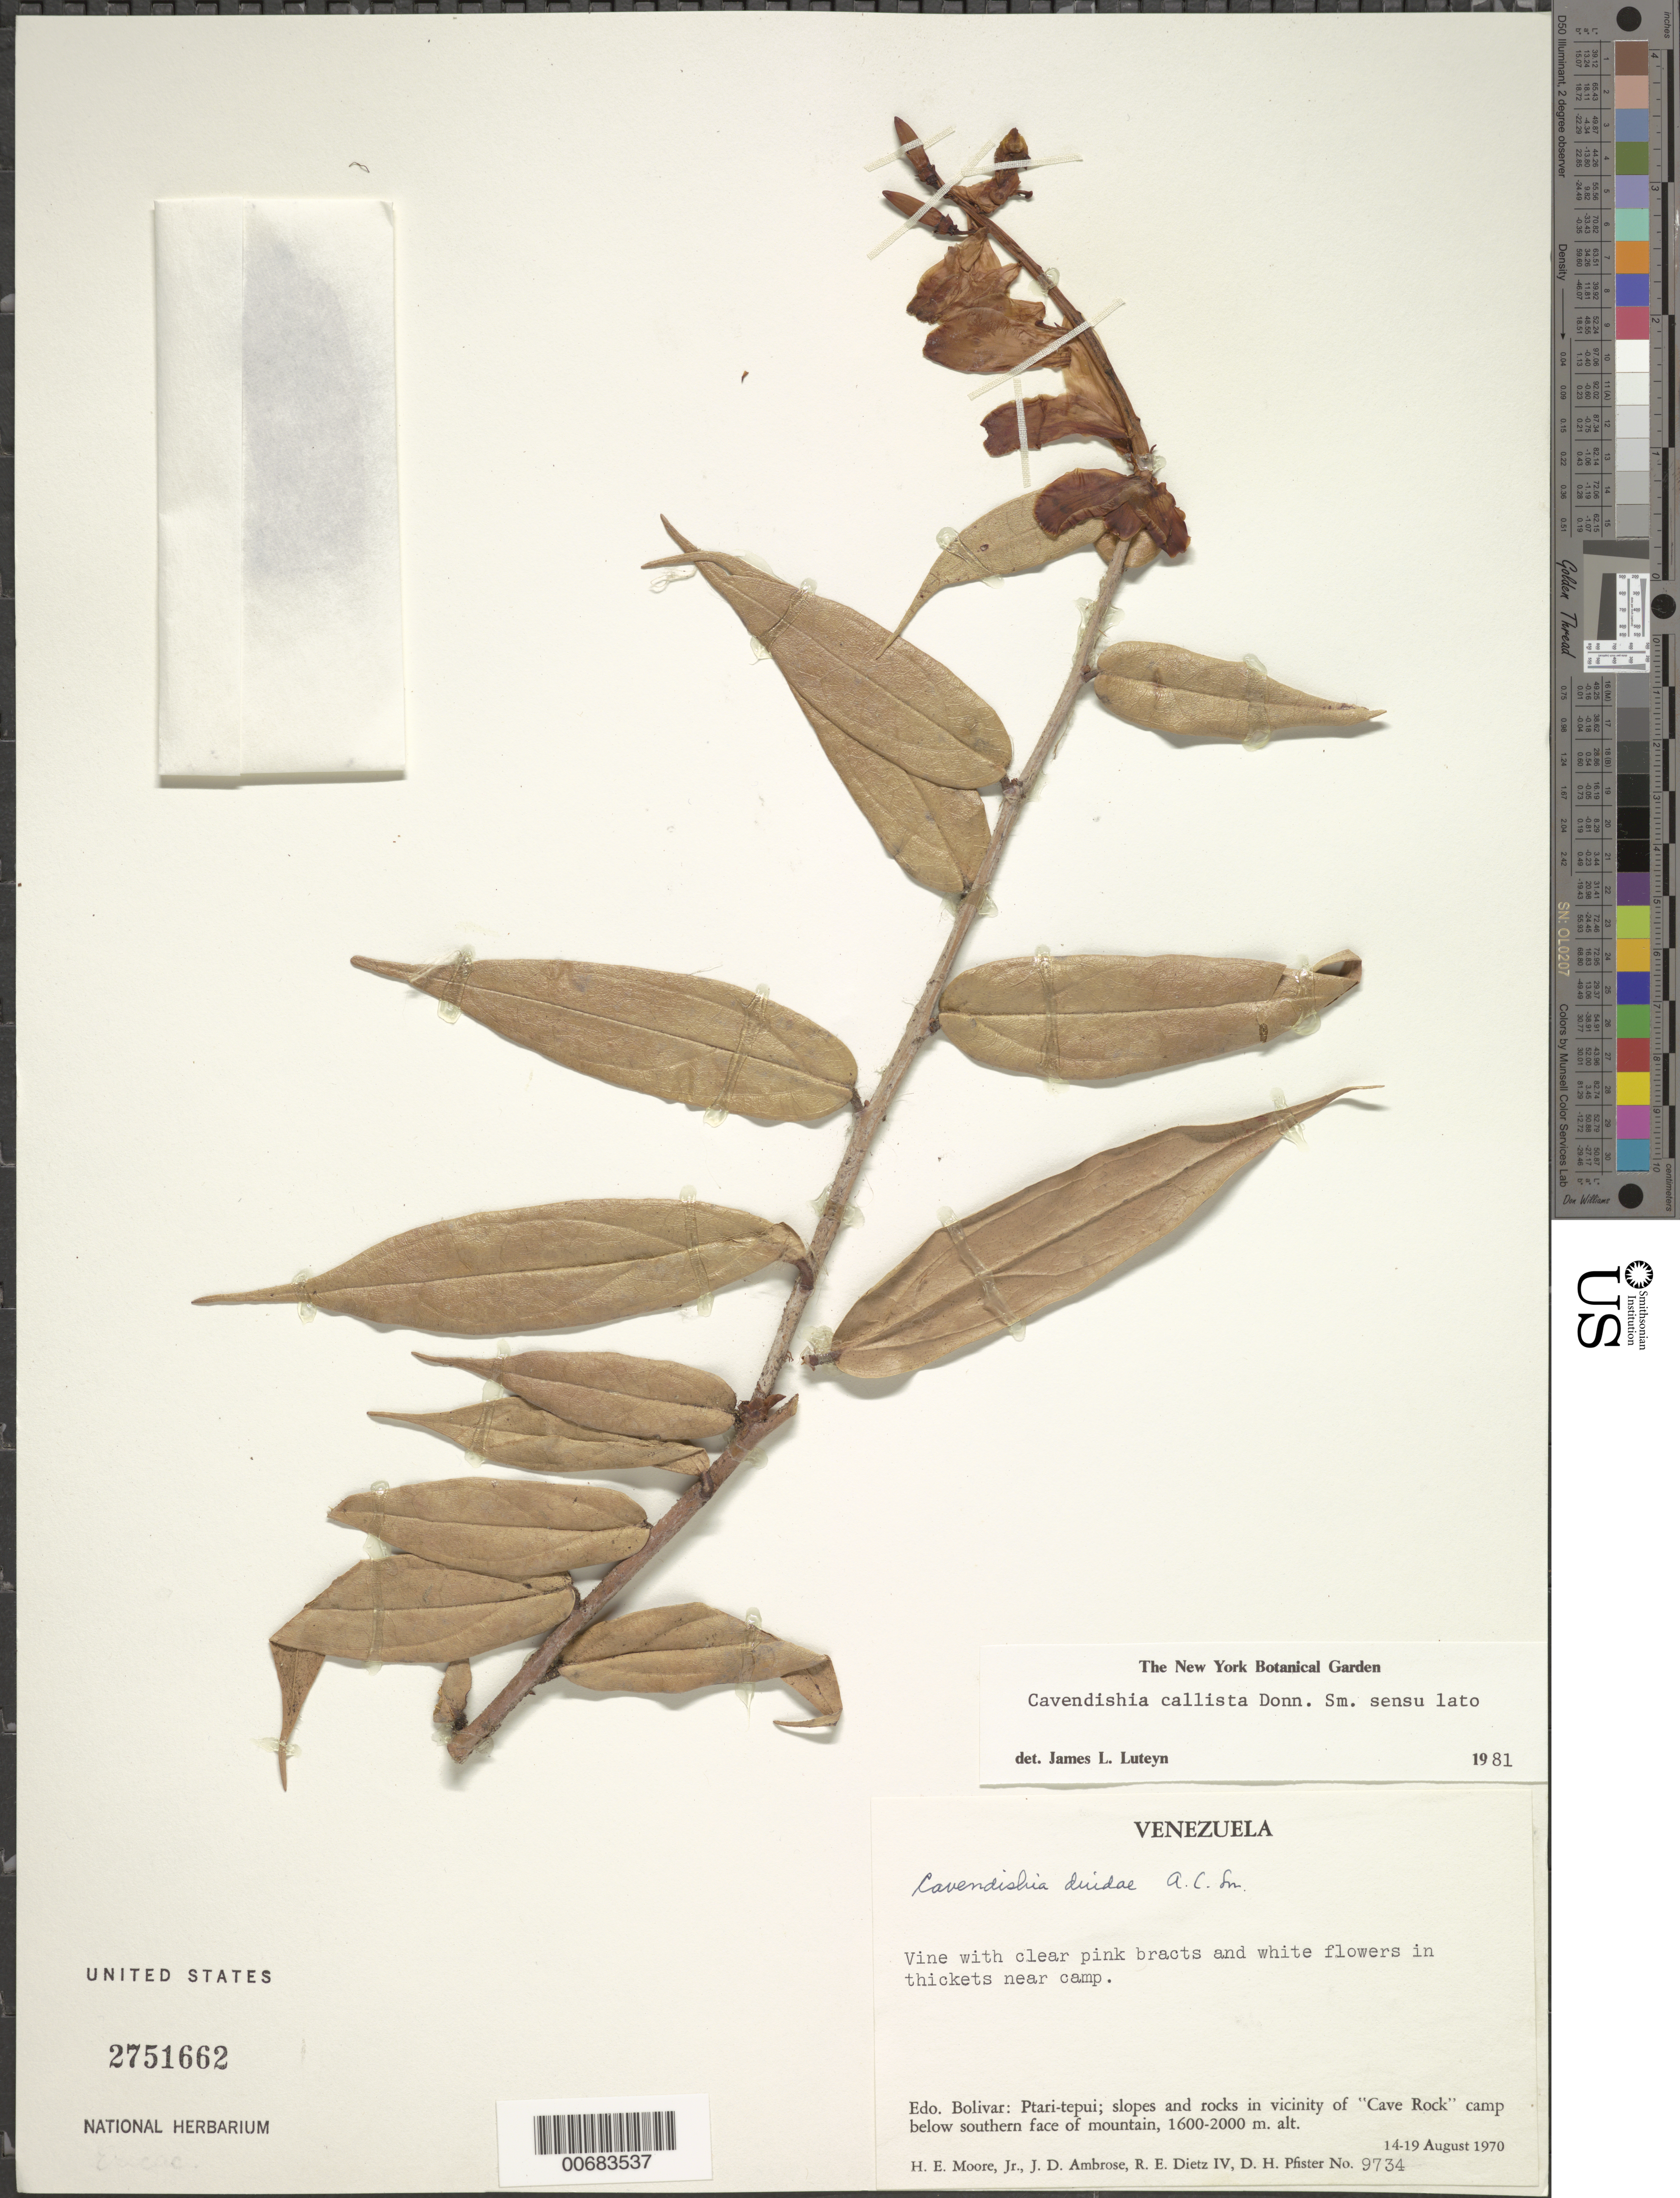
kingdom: Plantae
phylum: Tracheophyta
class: Magnoliopsida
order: Ericales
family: Ericaceae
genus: Cavendishia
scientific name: Cavendishia callista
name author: Donn. Sm.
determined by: Luteyn, J. L.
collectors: H. E. Moore, J. D. Ambrose, R. Dietz & D. H. Pfister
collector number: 9734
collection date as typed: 14-Aug-70 to 19-Aug-70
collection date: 1970-08-14/1970-08-19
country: Venezuela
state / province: Bolívar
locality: Ptari-tepuí, vicinity of "Cave Rock" camp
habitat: Thickets near camp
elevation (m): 1600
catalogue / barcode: US 2751662